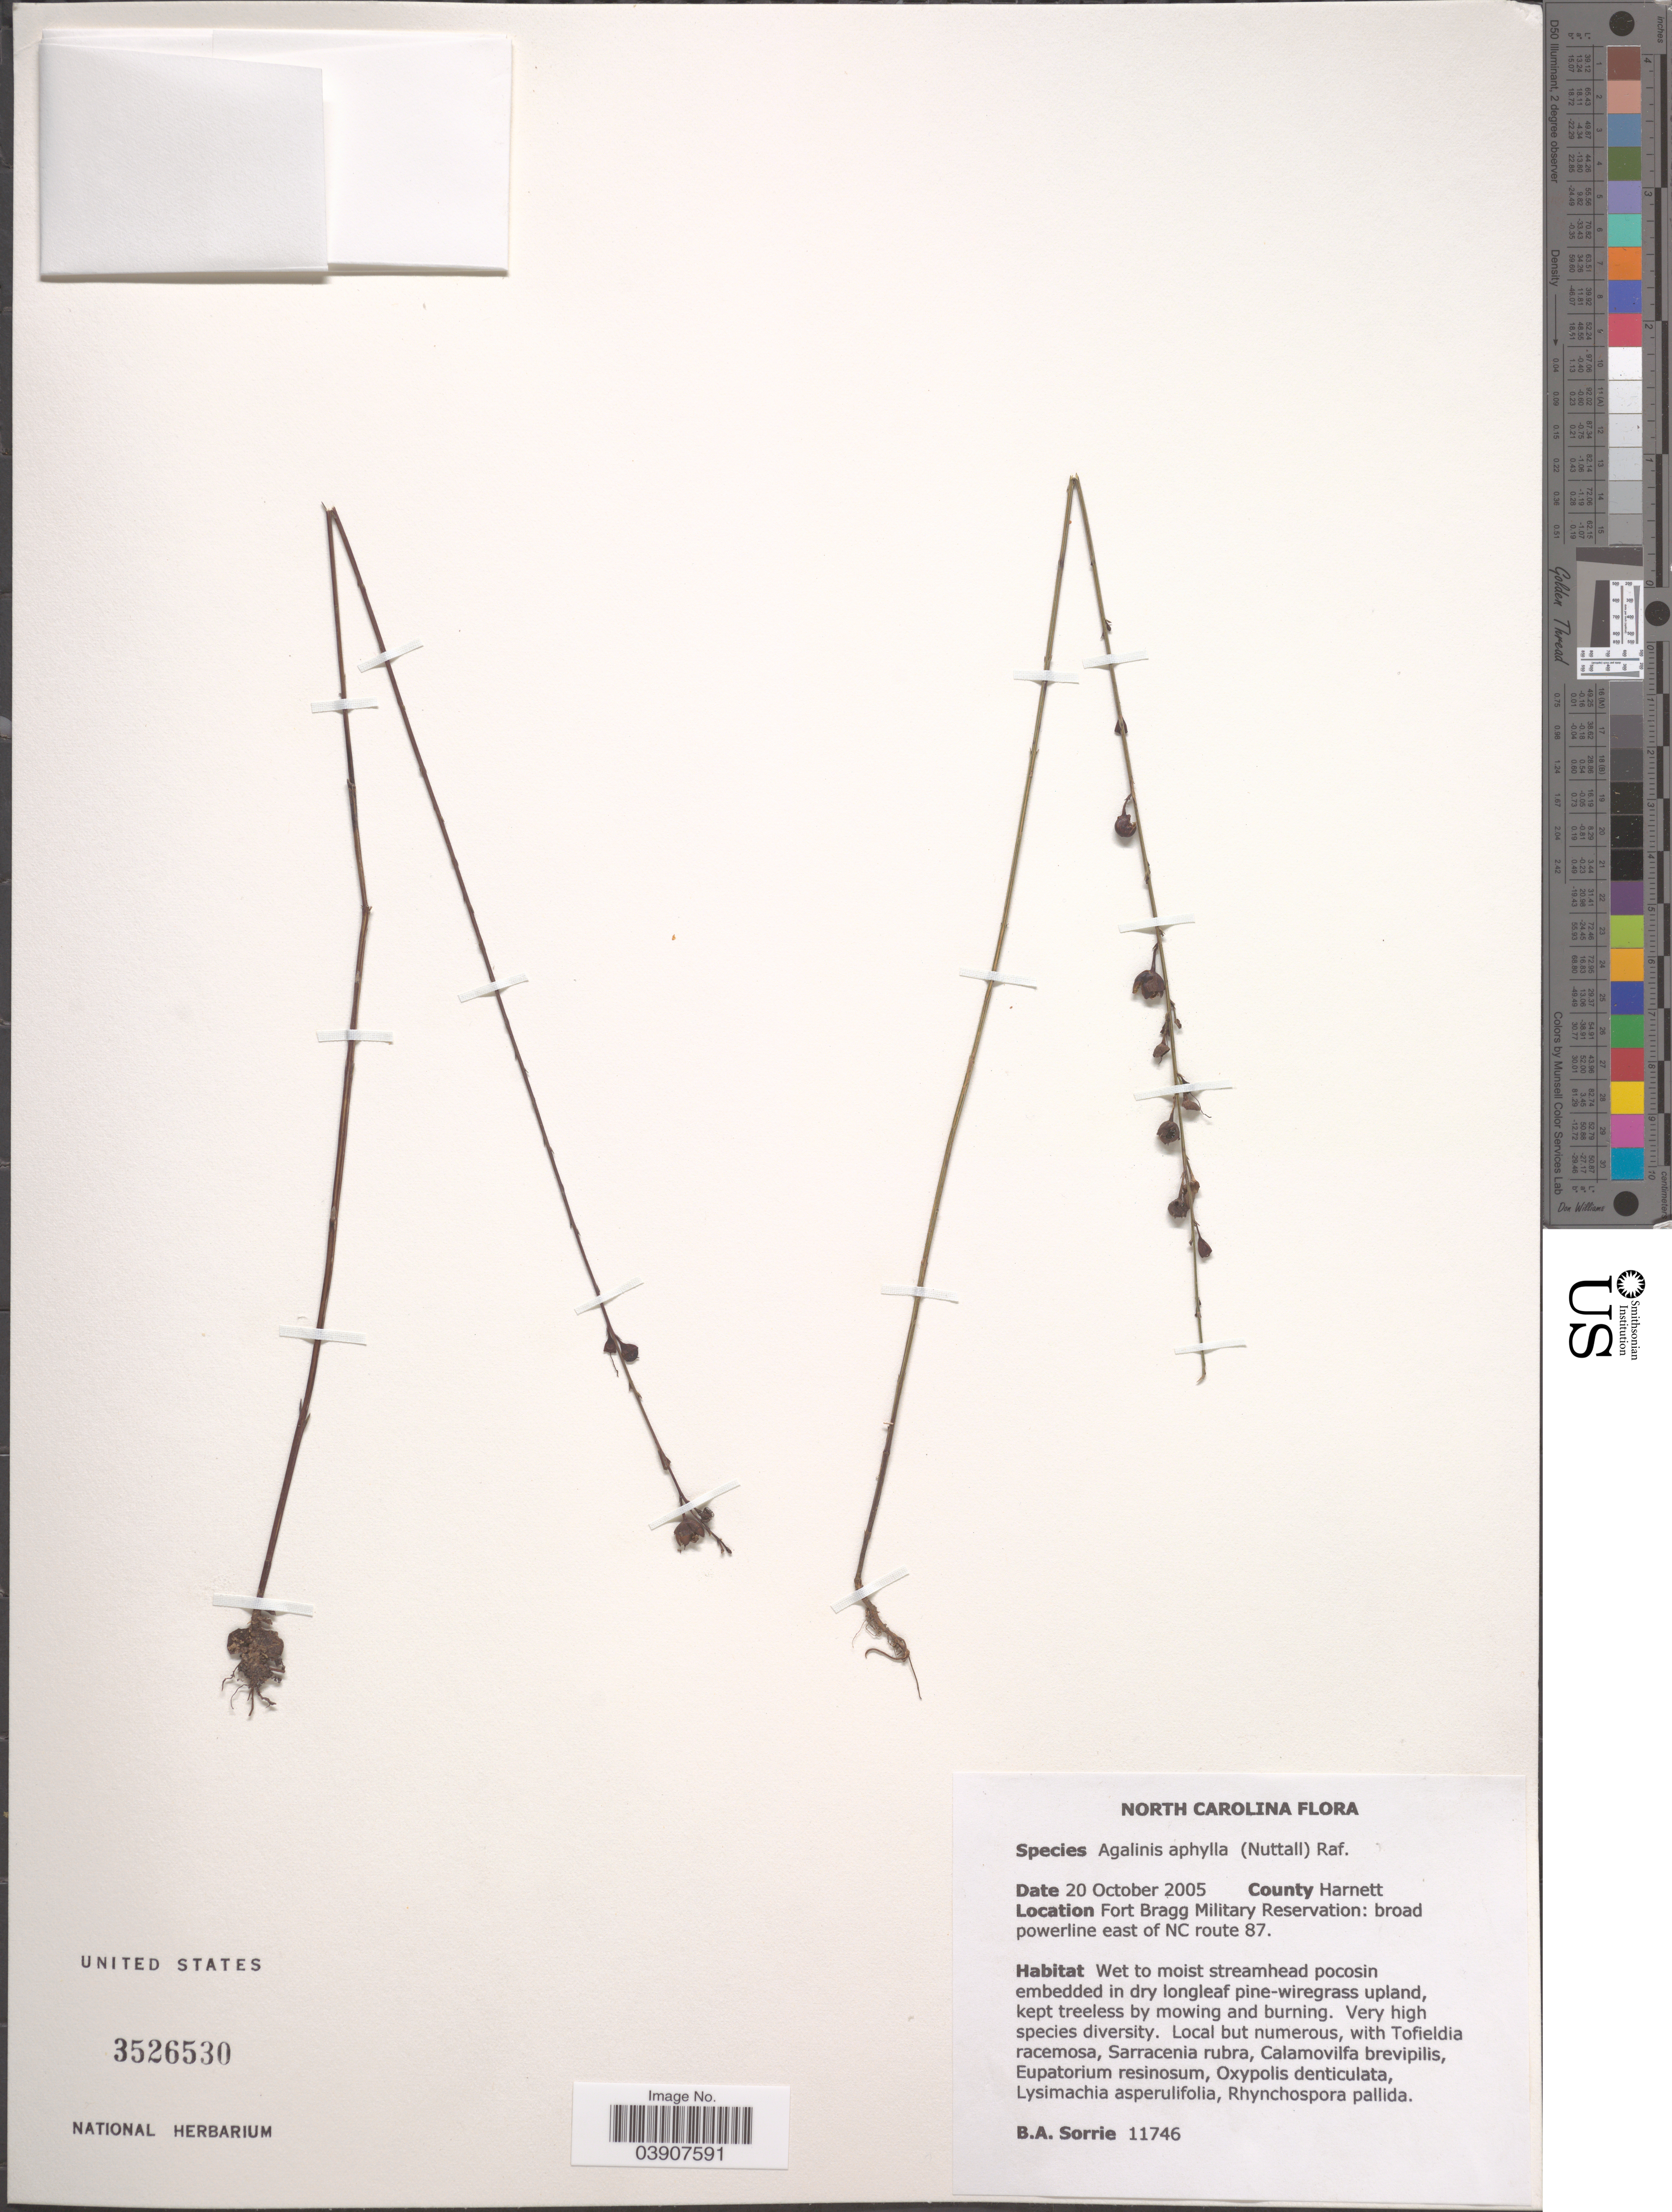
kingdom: Plantae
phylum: Tracheophyta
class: Magnoliopsida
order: Lamiales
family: Orobanchaceae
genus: Agalinis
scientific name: Agalinis aphylla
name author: (Nutt.) Raf.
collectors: B. Sorrie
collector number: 11746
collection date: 2005-10-20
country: United States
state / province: North Carolina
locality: County Harnett, Fort Bragg Military Reservation: broad powerline east of NC route 87.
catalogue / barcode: US 3526530